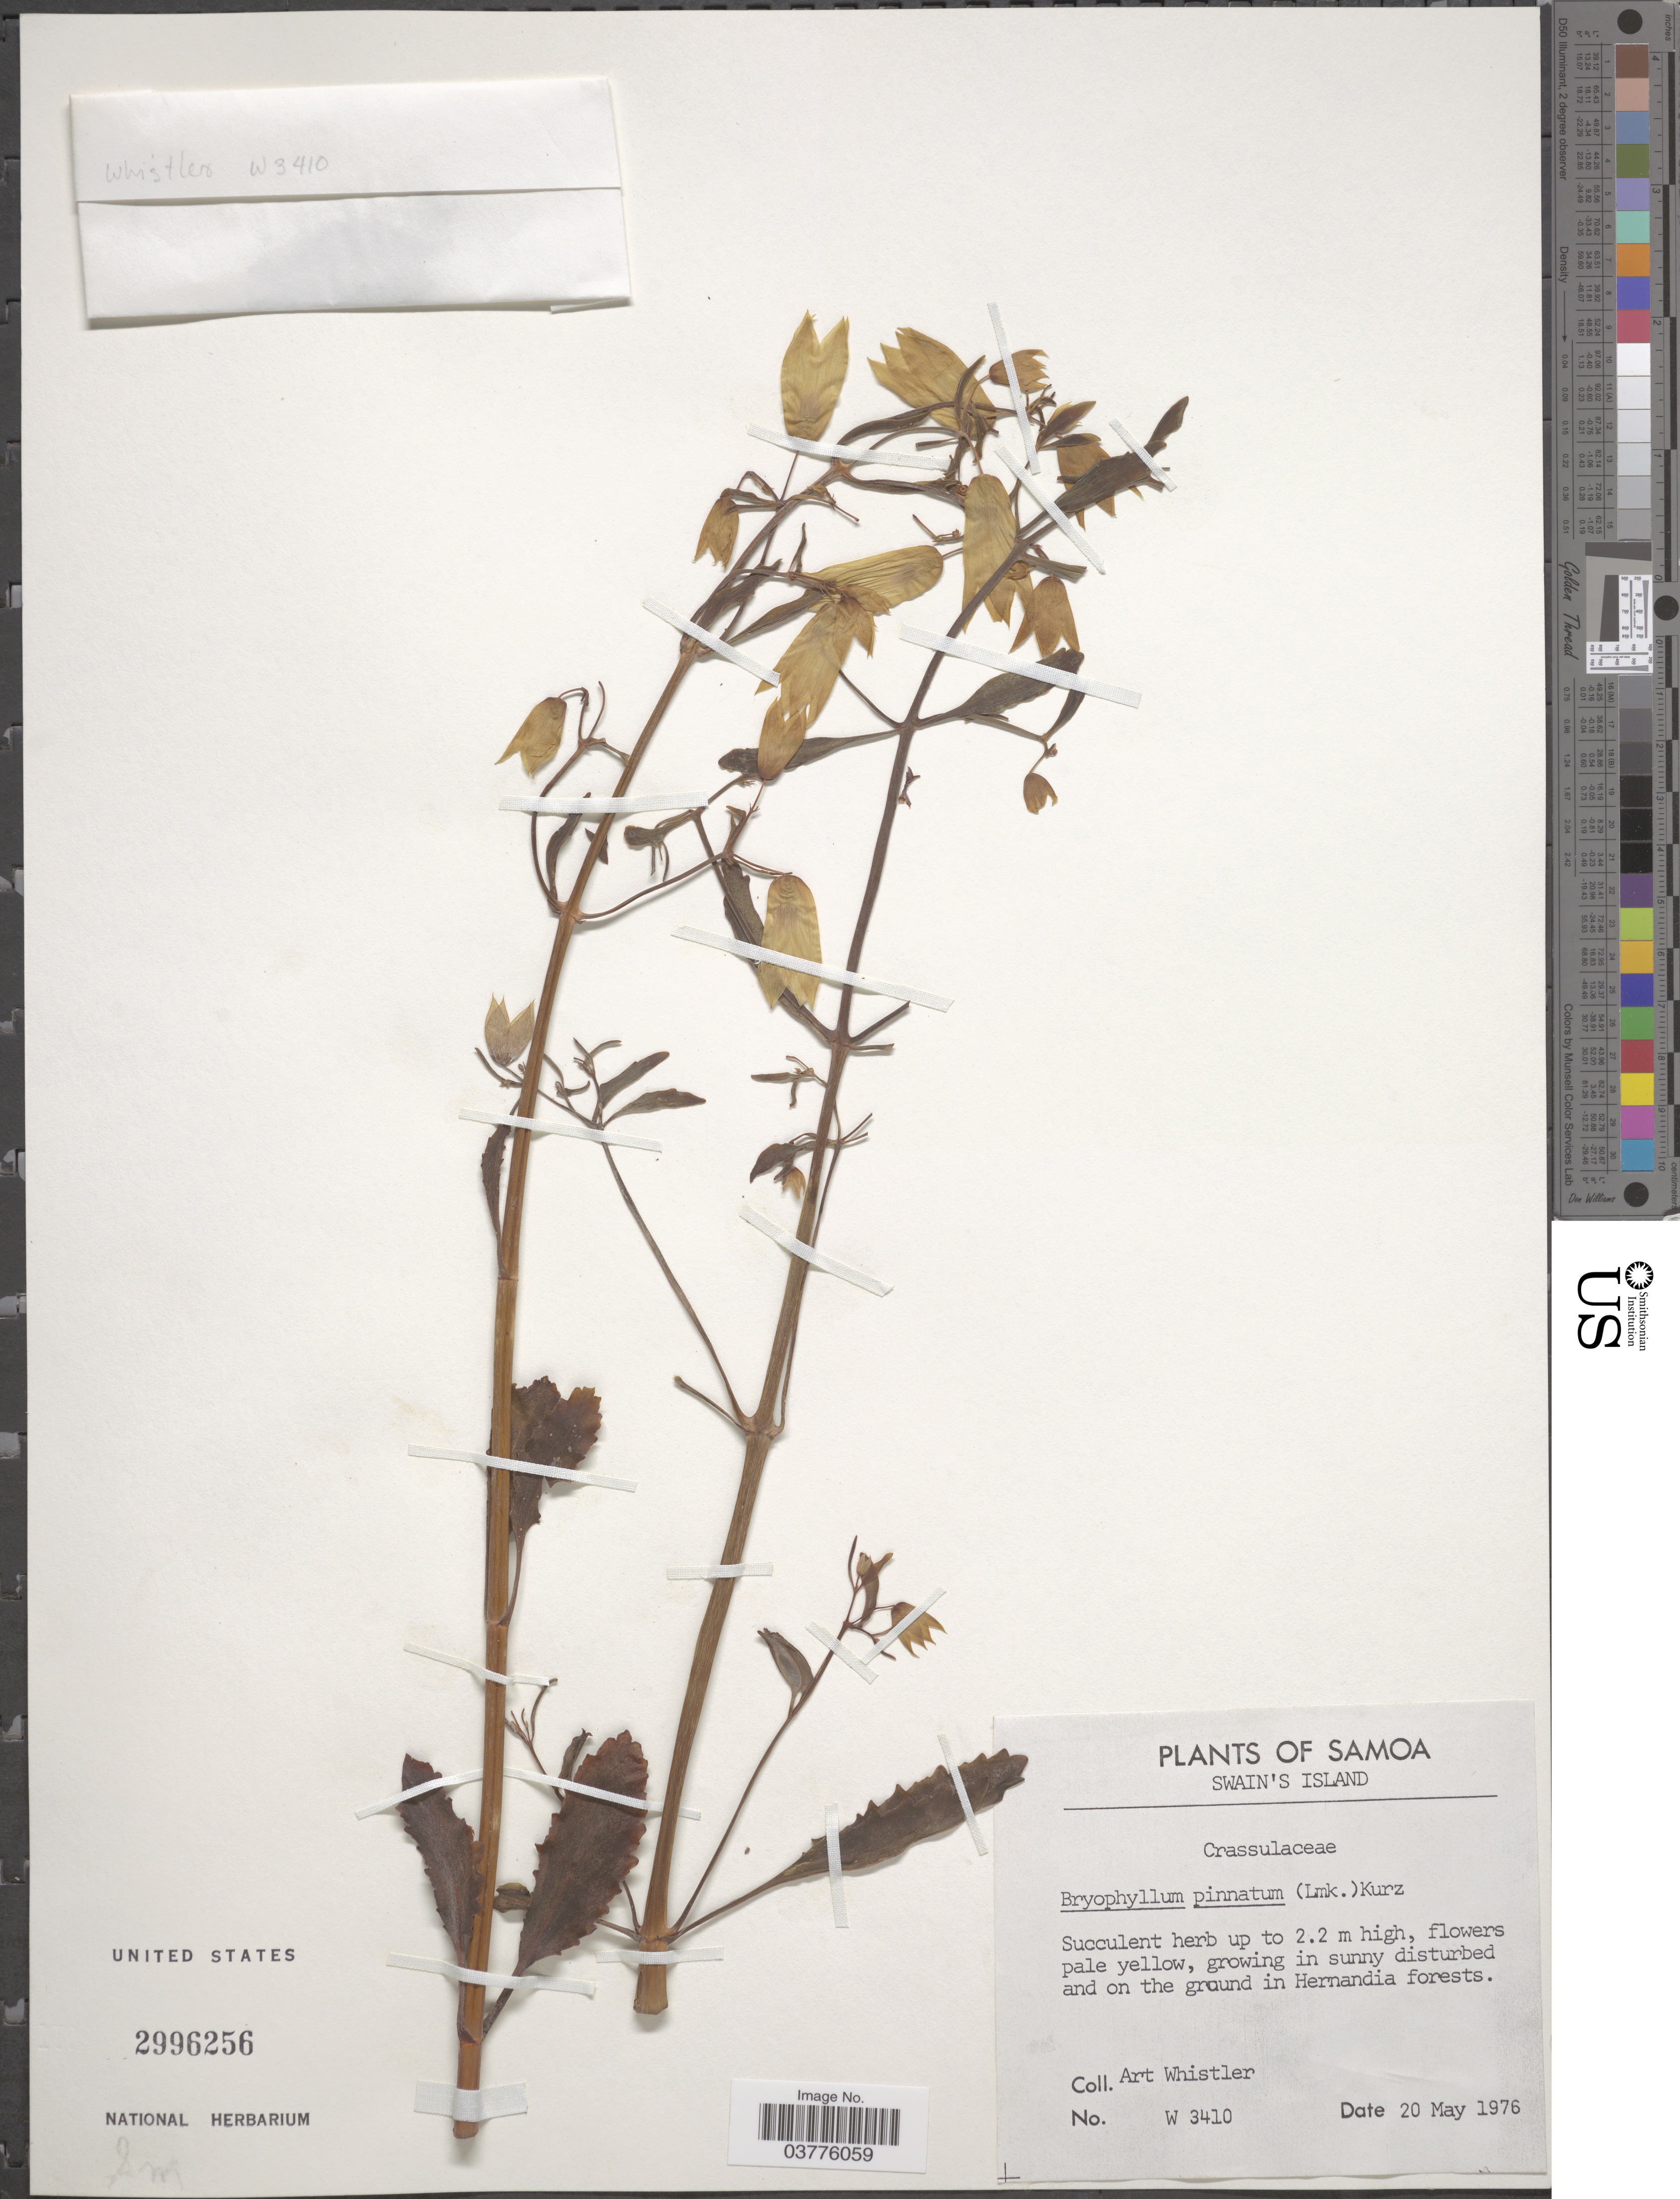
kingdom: Plantae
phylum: Tracheophyta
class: Magnoliopsida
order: Saxifragales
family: Crassulaceae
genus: Kalanchoe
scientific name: Kalanchoe pinnata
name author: (Lam.) Pers.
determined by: Strong, Mark T., (BOT), Smithsonian Institution - National Museum of Natural History (UNITED STATES)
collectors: A. Whistler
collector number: W3410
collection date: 1976-05-20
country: American Samoa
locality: Samoa. Swain's Island. Hernandia forests.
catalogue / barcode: US 2996256